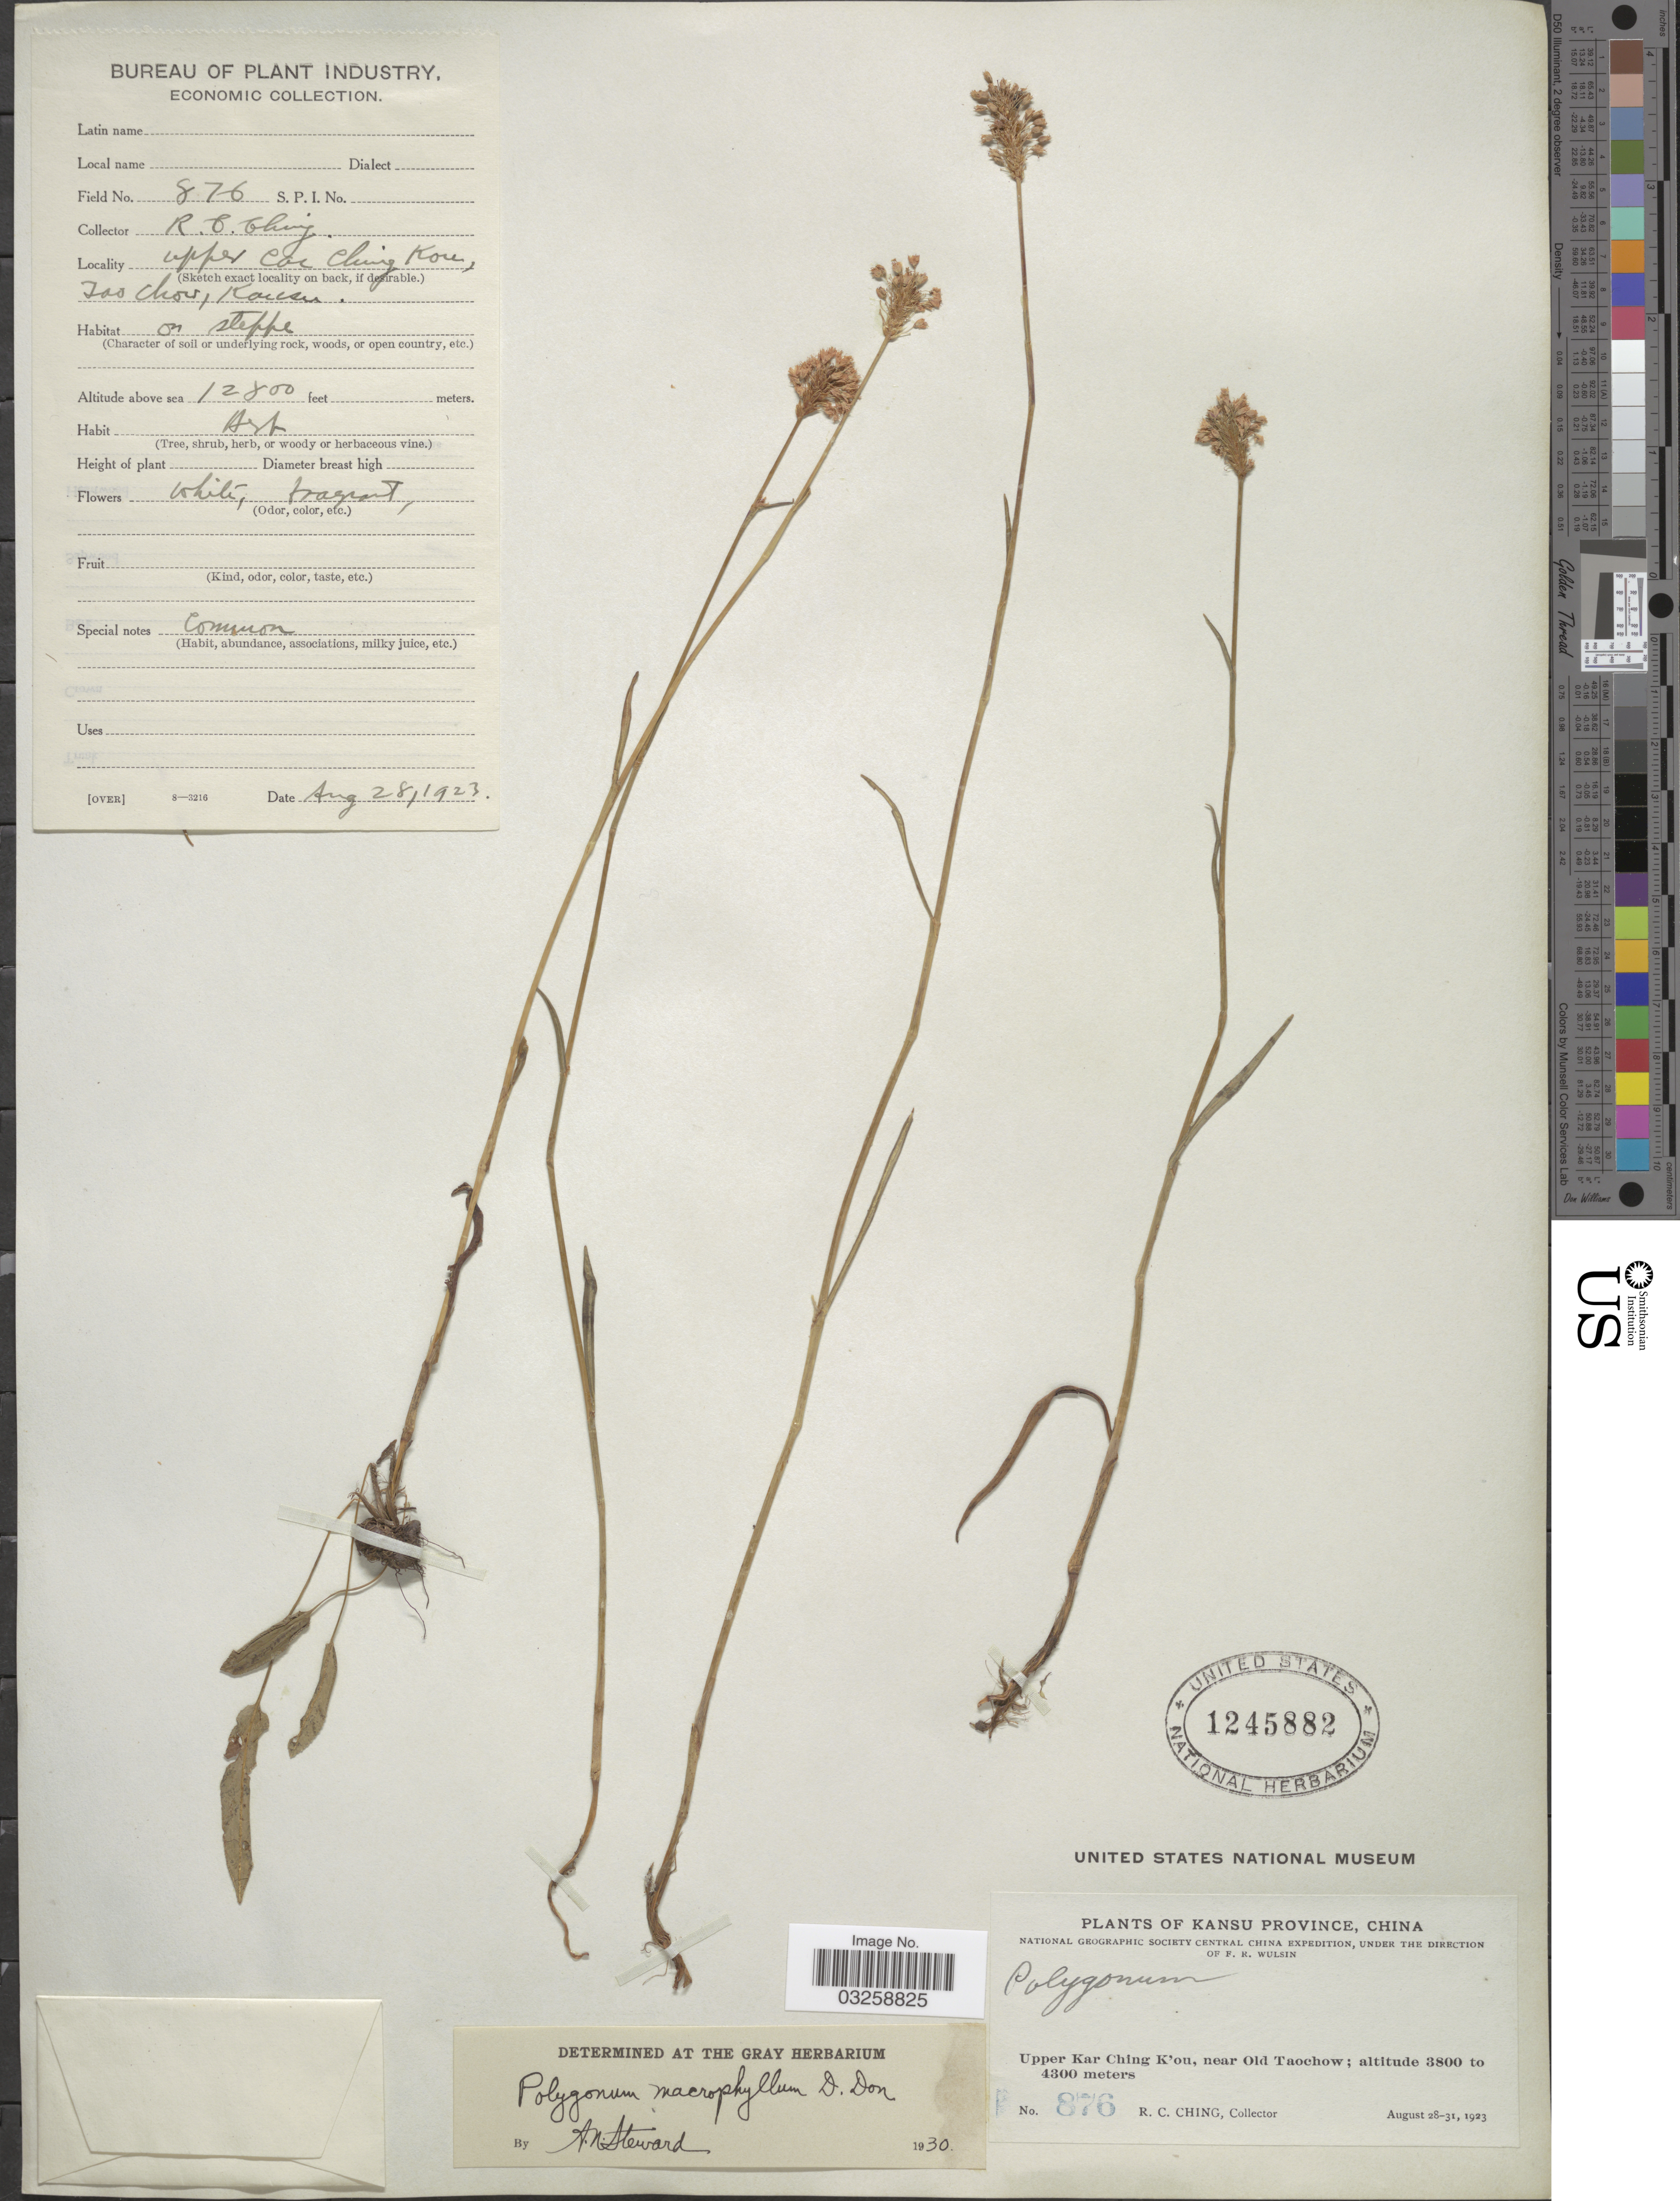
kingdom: Plantae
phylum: Tracheophyta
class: Magnoliopsida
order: Caryophyllales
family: Polygonaceae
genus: Bistorta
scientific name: Bistorta macrophylla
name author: (D. Don) Soják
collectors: R. C. Ching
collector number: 876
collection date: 1923-08-28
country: China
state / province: Gansu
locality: Kansu Province. Upper Kar Ching K'ou, near Old Taochow.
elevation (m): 3901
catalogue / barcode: US 1245882